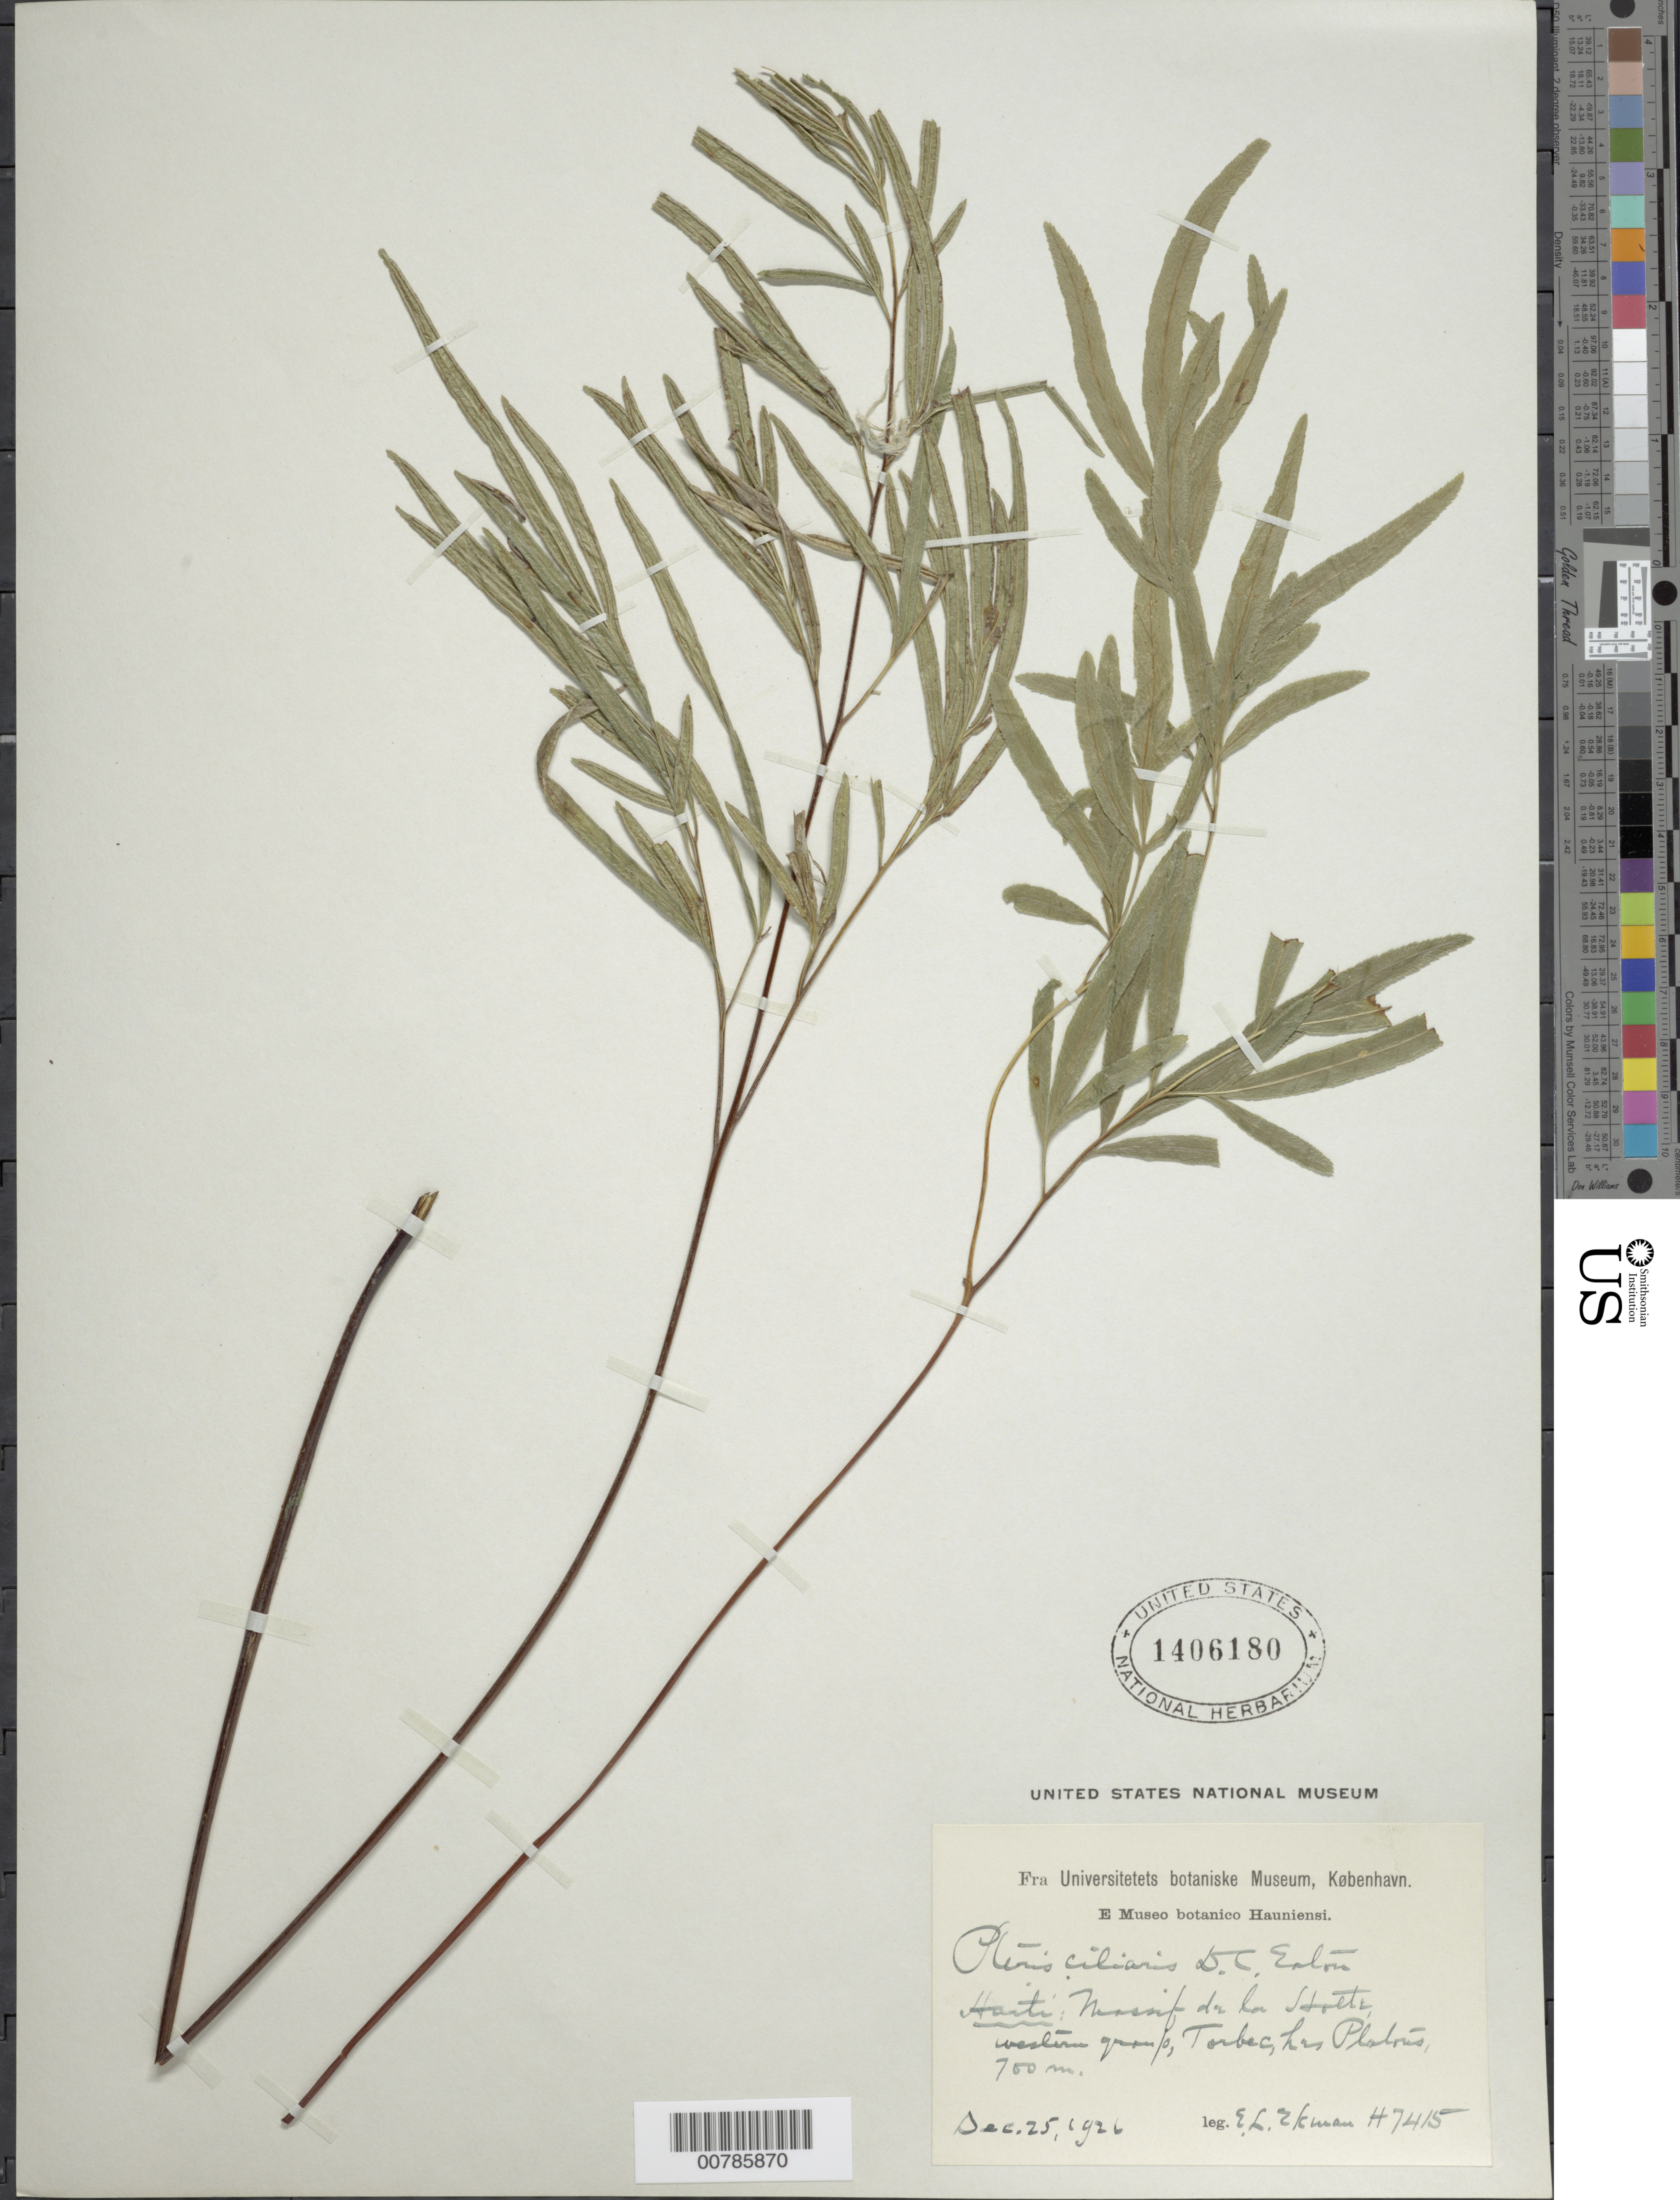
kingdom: Plantae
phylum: Tracheophyta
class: Polypodiopsida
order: Polypodiales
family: Pteridaceae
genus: Pteris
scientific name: Pteris ciliaris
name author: D.C. Eaton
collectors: E. L. Ekman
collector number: H 7415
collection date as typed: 25 Dec 1926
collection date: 1926-12-25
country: Haiti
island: Hispaniola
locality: Massif de la Hotte, western group, Torbec, Las Platons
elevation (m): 700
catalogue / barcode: US 1406180